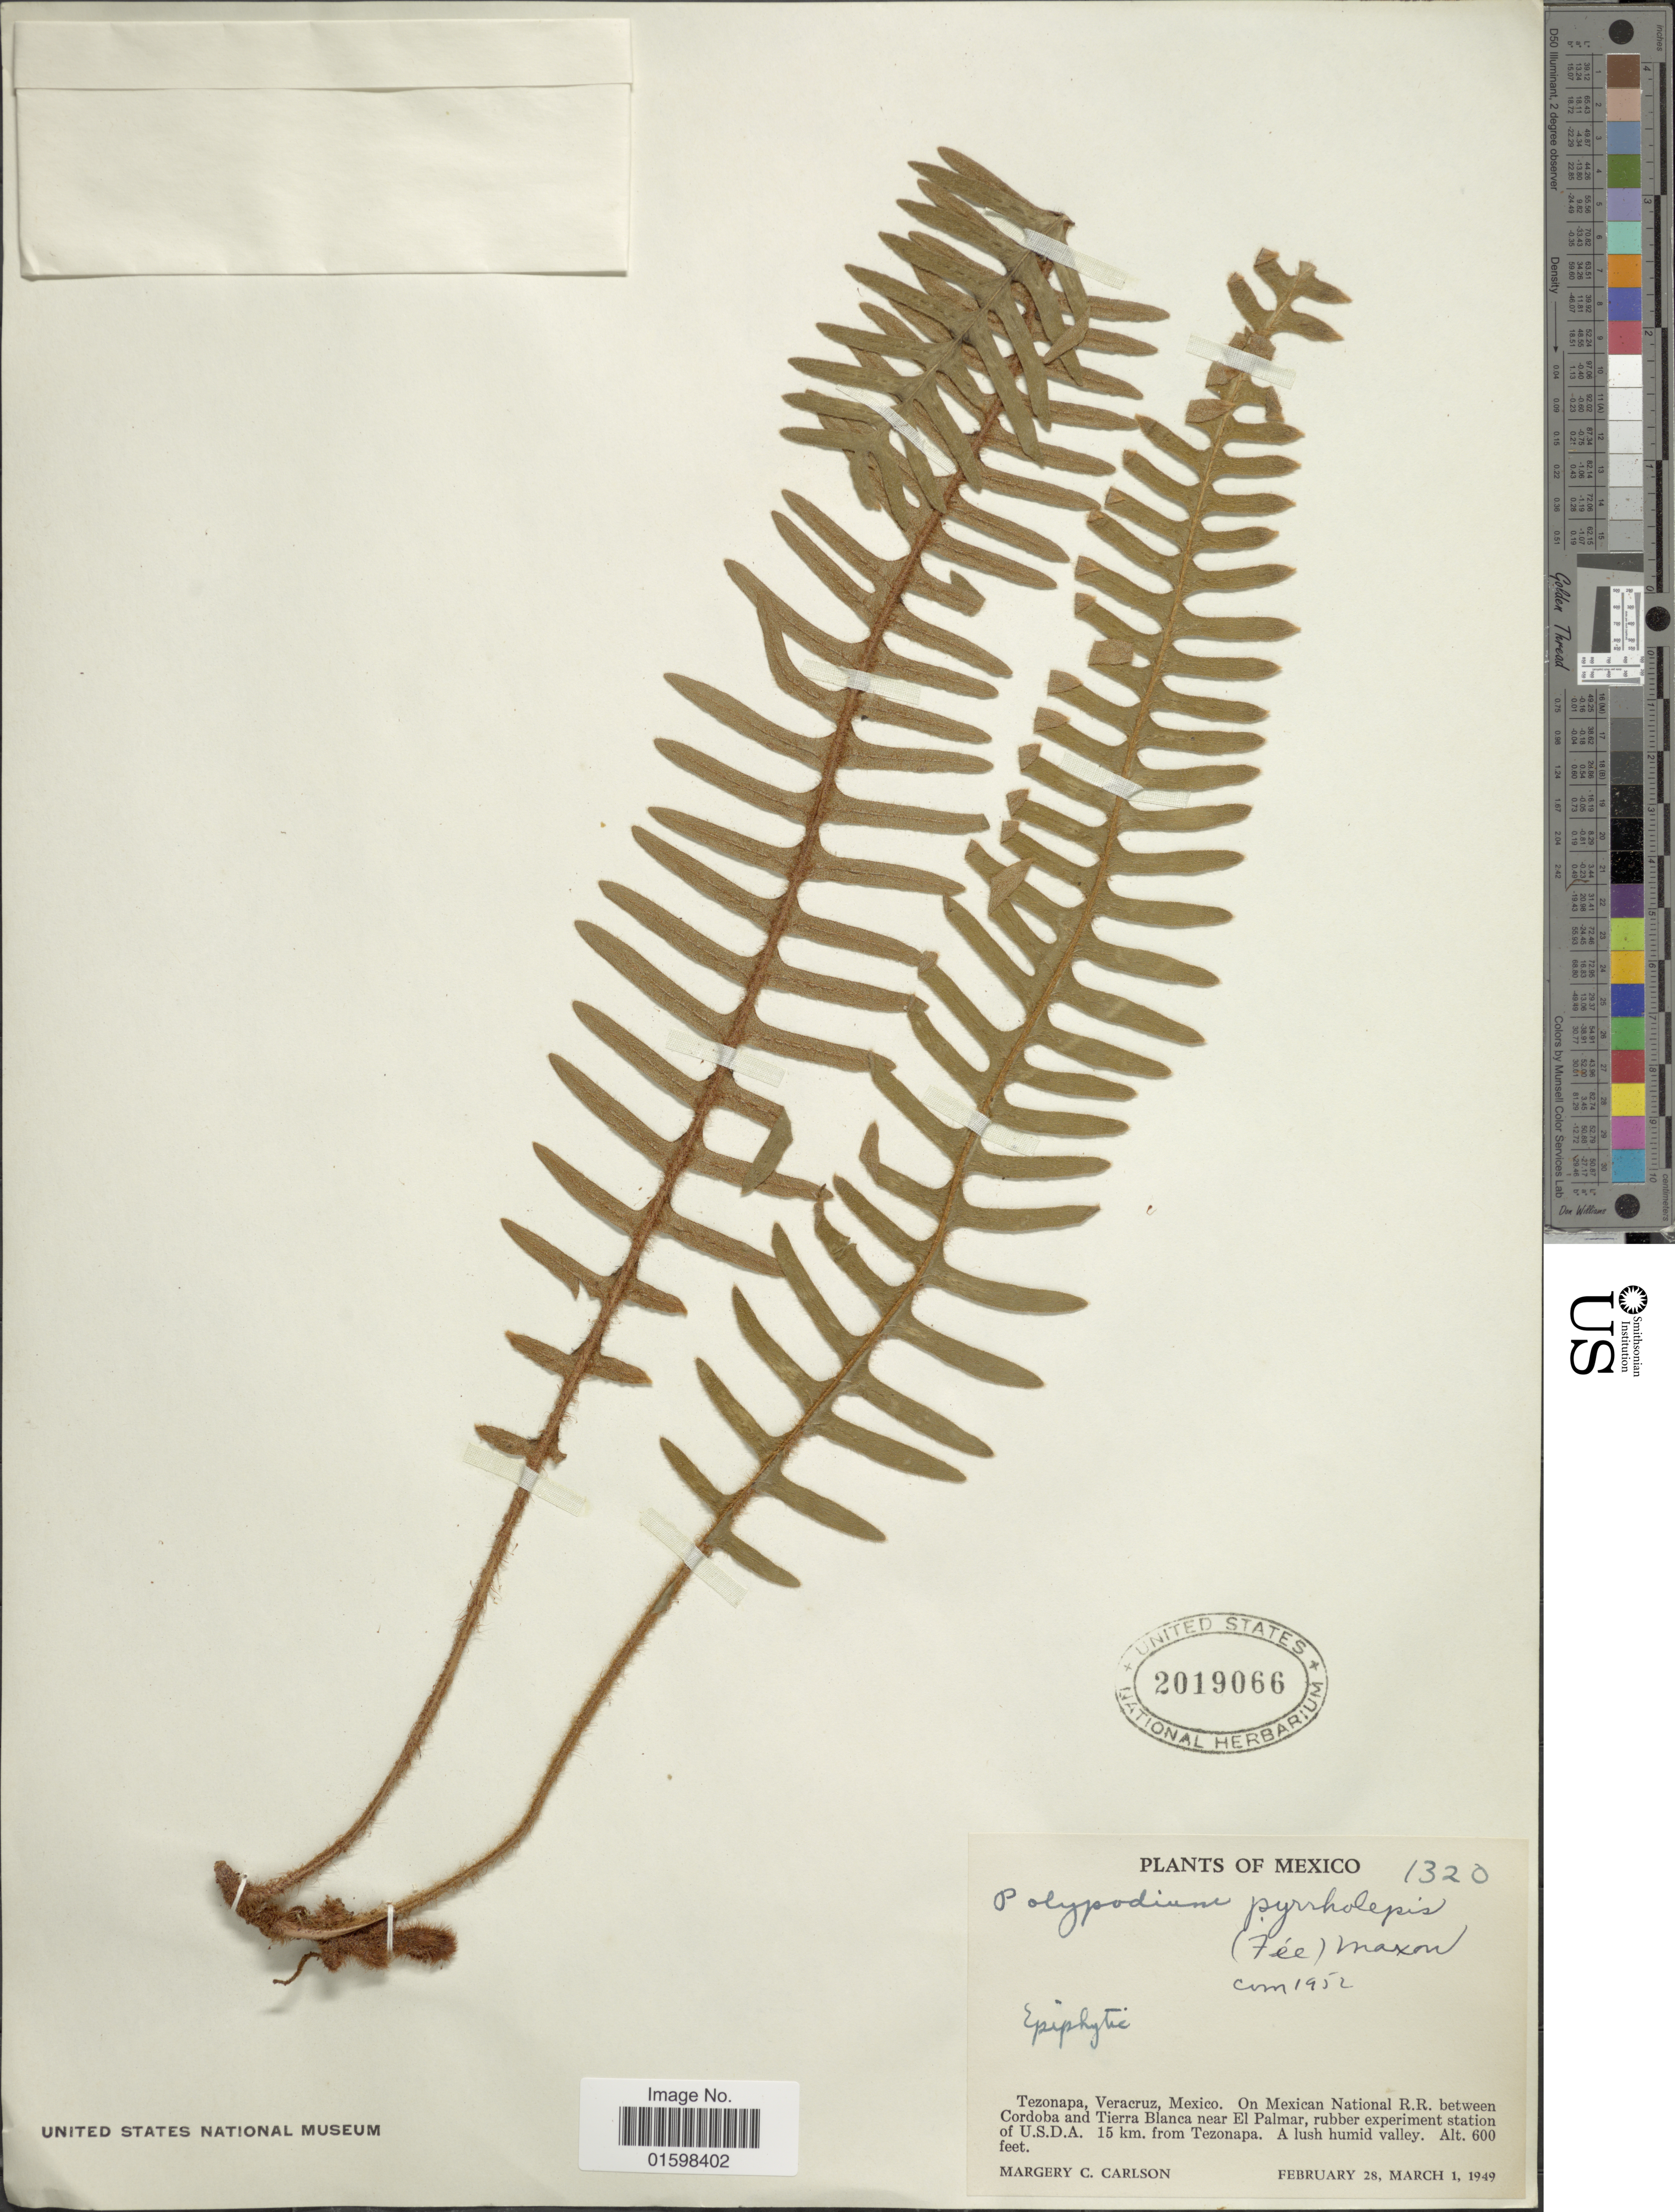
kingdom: Plantae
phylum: Tracheophyta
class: Polypodiopsida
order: Polypodiales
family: Polypodiaceae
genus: Pleopeltis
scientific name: Pleopeltis pyrrholepis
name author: (Fée) A.R. Sm. & Tejero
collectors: M. C. Carlson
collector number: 1320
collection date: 1949-02-28/1949-03-01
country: Mexico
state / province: Veracruz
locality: Tezonapa. Vera Cruz, Mexico. On Mexican National R.R. between Cordoba and Tierra Blanca near El Palmar, 15 km. from Tezonapa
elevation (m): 183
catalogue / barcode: US 2019066